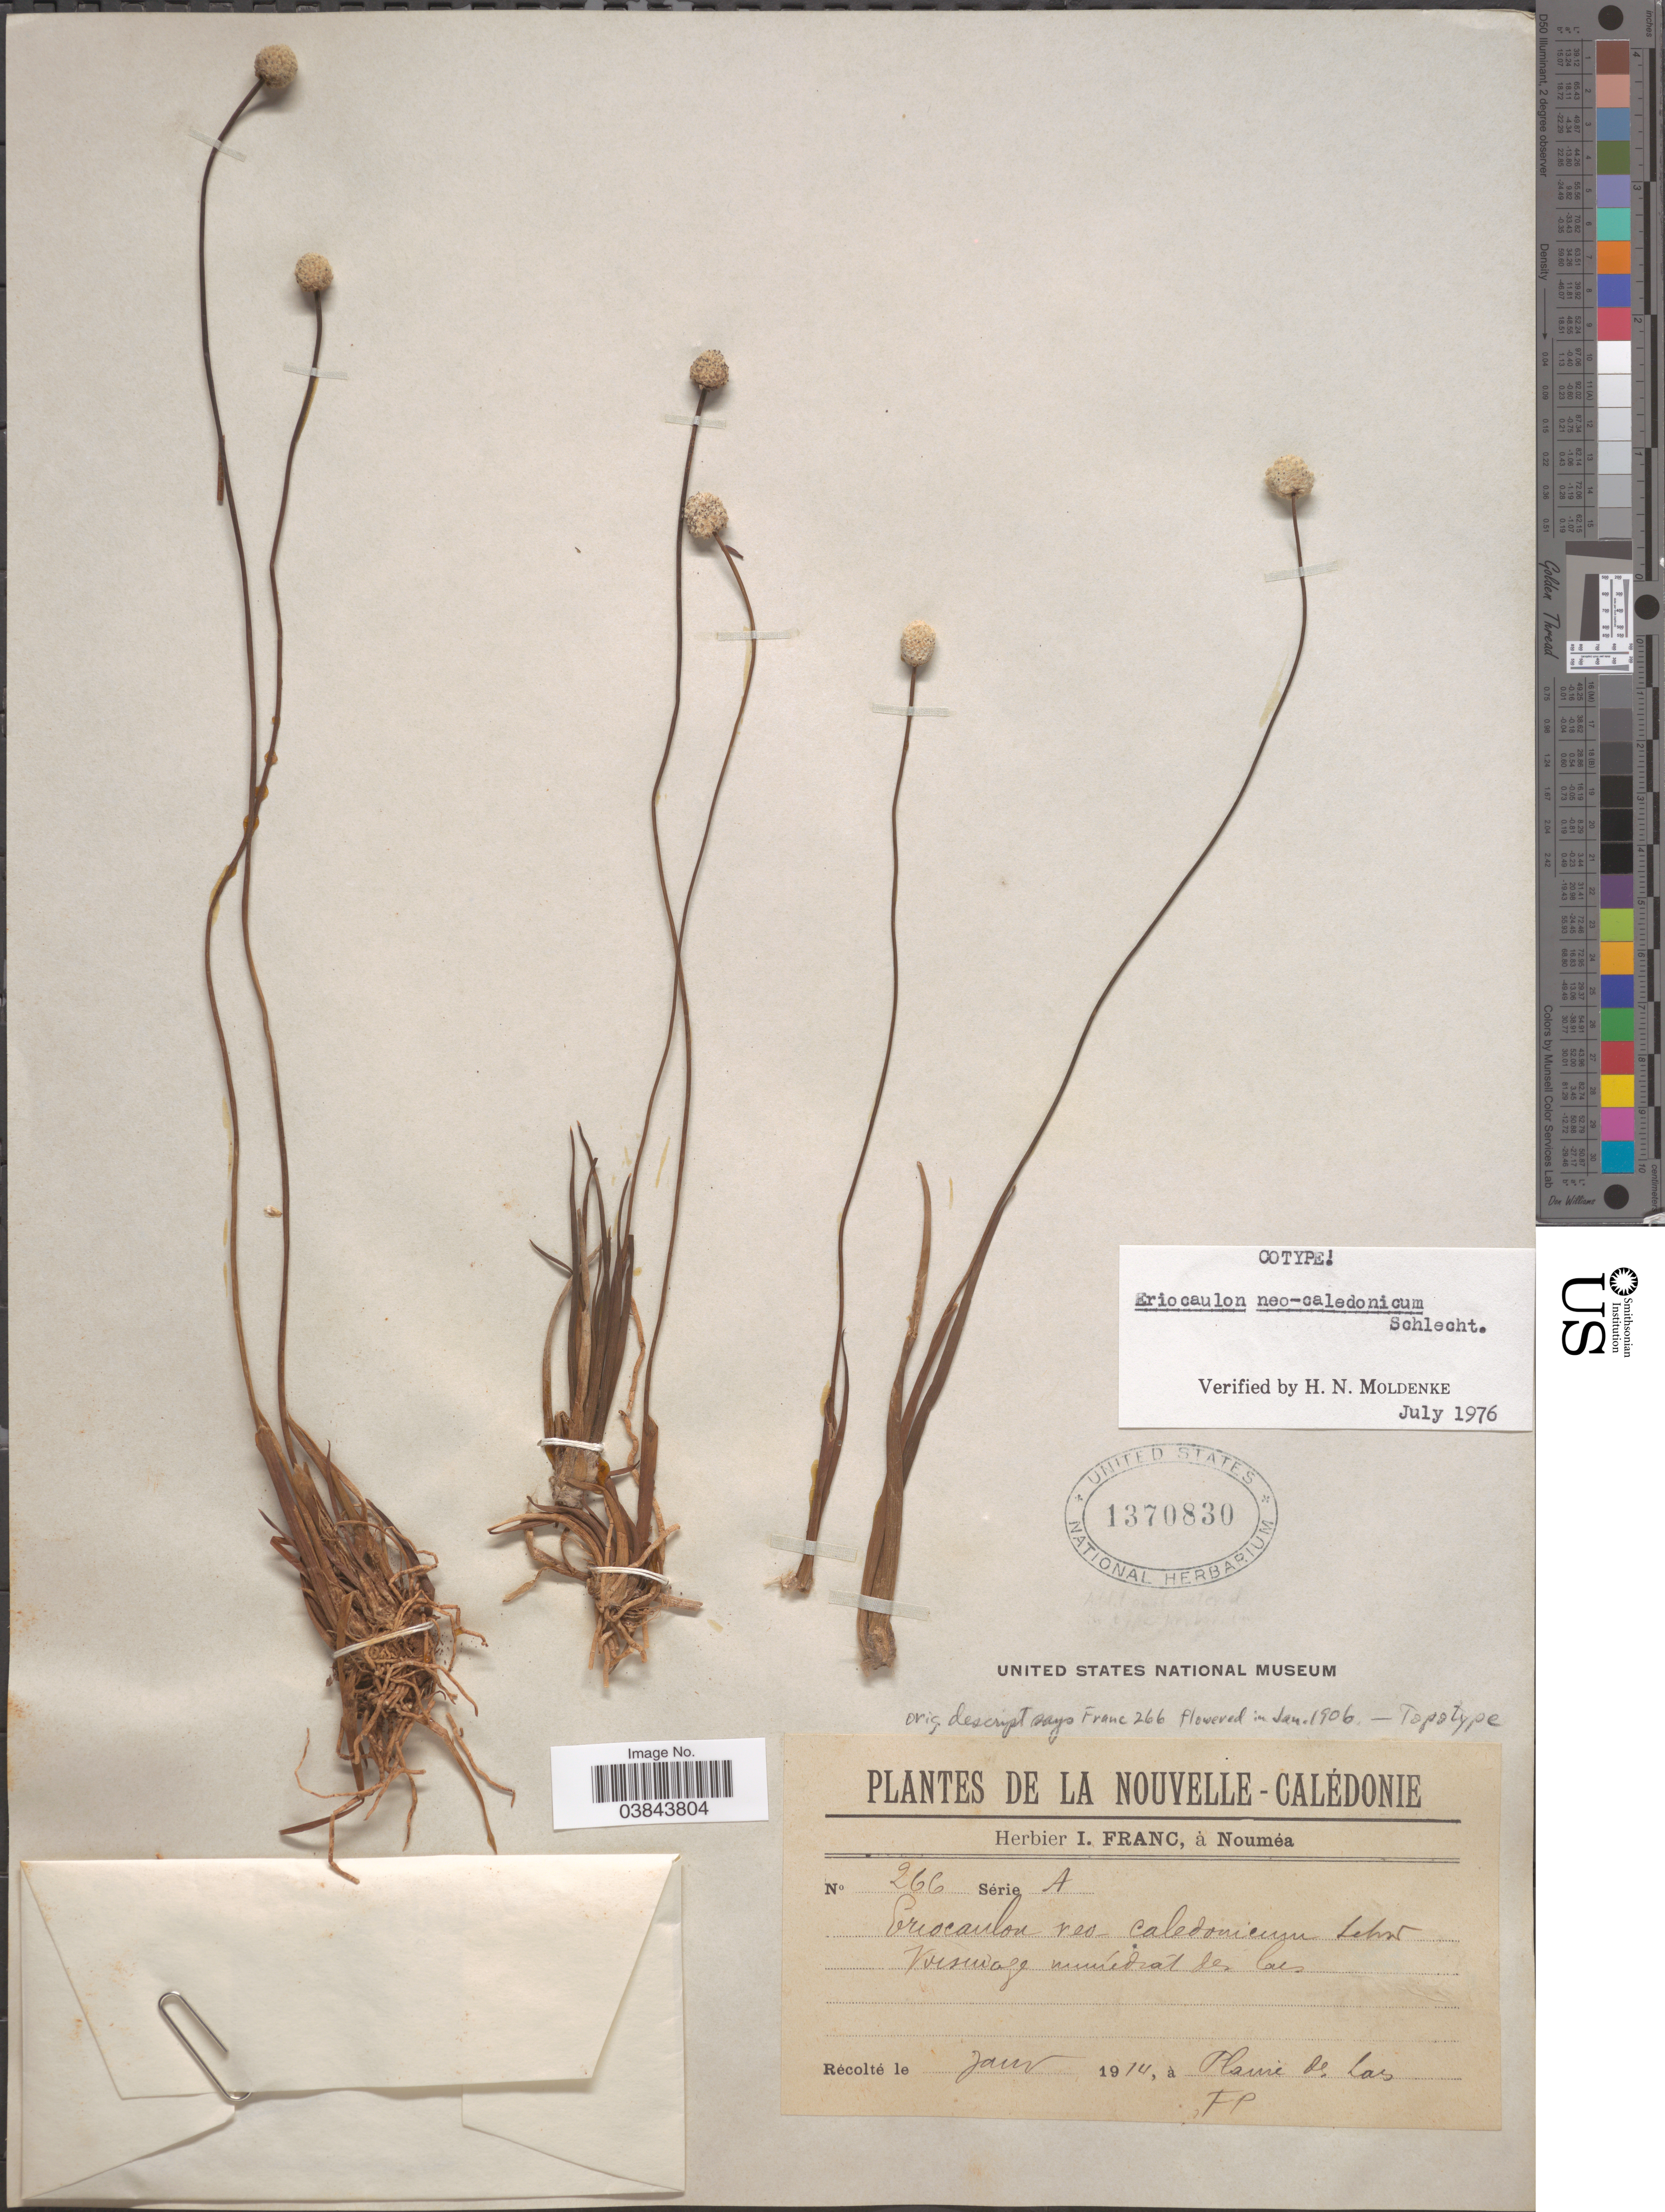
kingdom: Plantae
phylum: Tracheophyta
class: Liliopsida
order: Poales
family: Eriocaulaceae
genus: Eriocaulon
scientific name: Eriocaulon neocaledonicum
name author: Schltr.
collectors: ex herb. I. Franc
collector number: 266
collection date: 1914-01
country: New Caledonia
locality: La Nouvelle-Calédonie. Voisinage numedrát des laes, à Plaine de Las FP.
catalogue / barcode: US 1370830